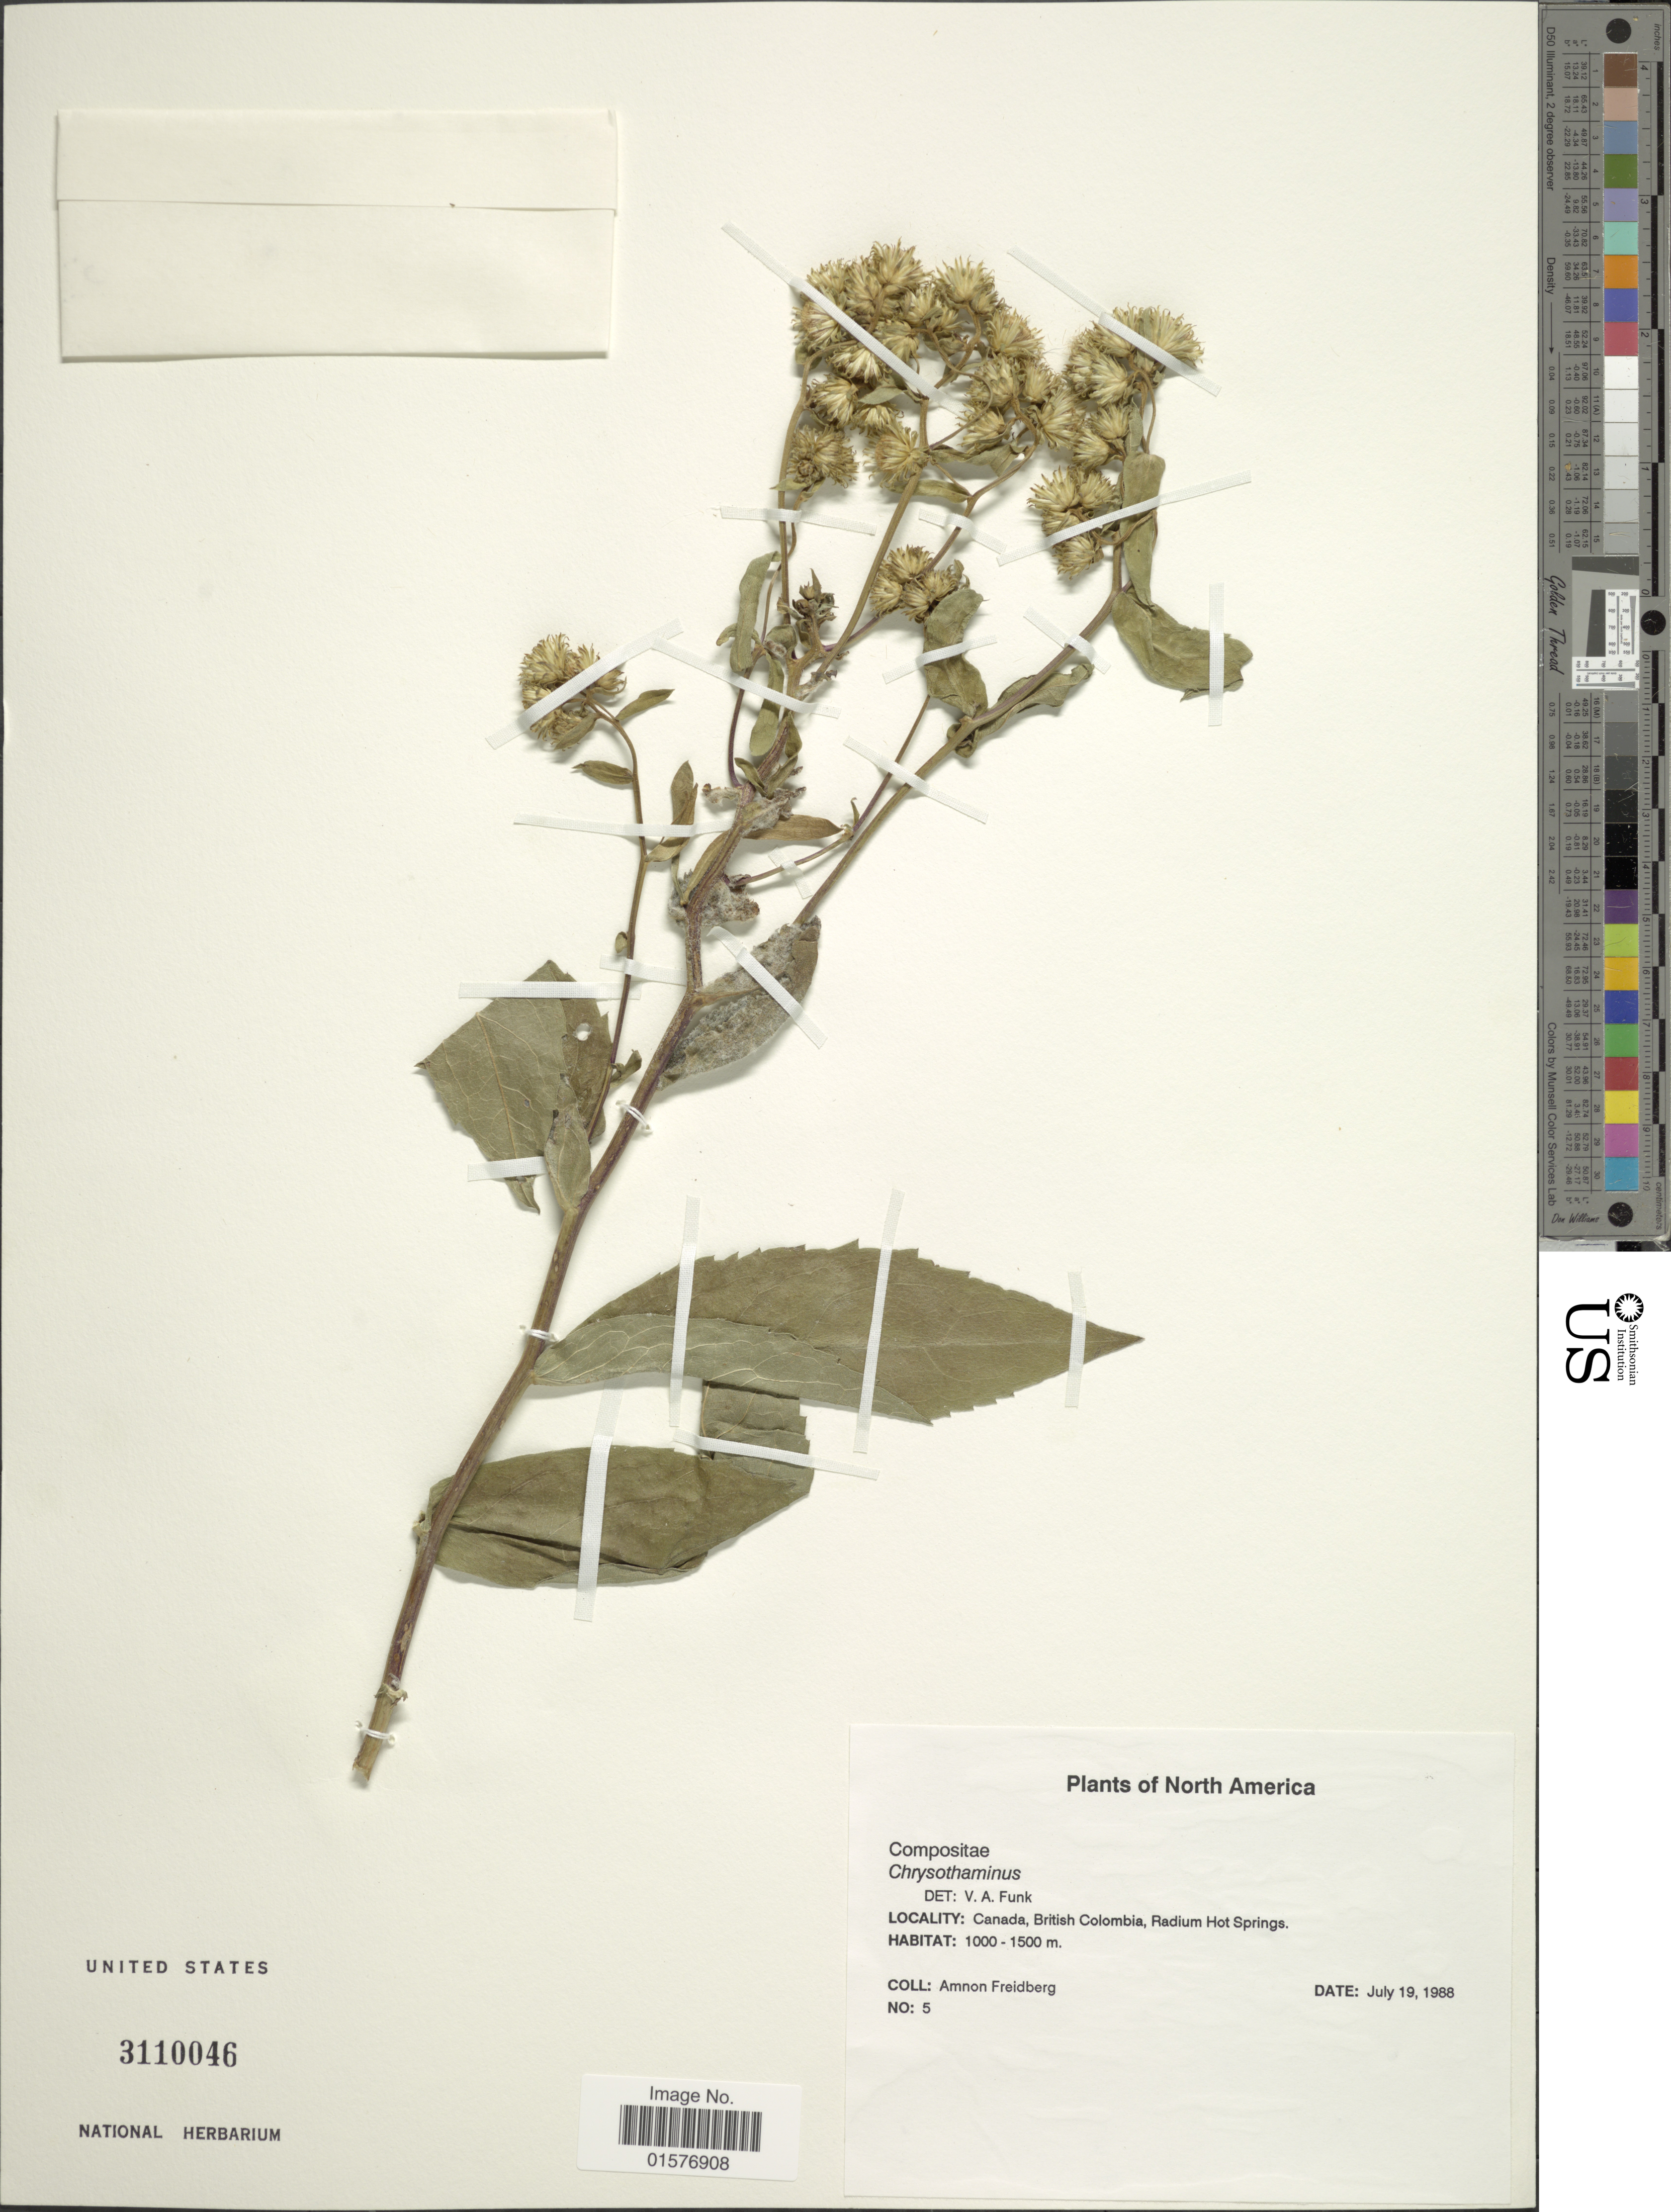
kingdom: Plantae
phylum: Tracheophyta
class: Magnoliopsida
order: Asterales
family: Asteraceae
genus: Symphyotrichum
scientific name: Symphyotrichum campestre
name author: (Nutt.) G.L. Nesom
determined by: Urbatsch, Lowell E., Curator (LSU), Louisiana State University (UNITED STATES)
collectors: A. Freidberg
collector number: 5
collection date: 1988-07-19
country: Canada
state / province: British Columbia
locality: Canada, British Colombia, radium Hot Springs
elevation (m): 1000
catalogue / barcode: US 3110046